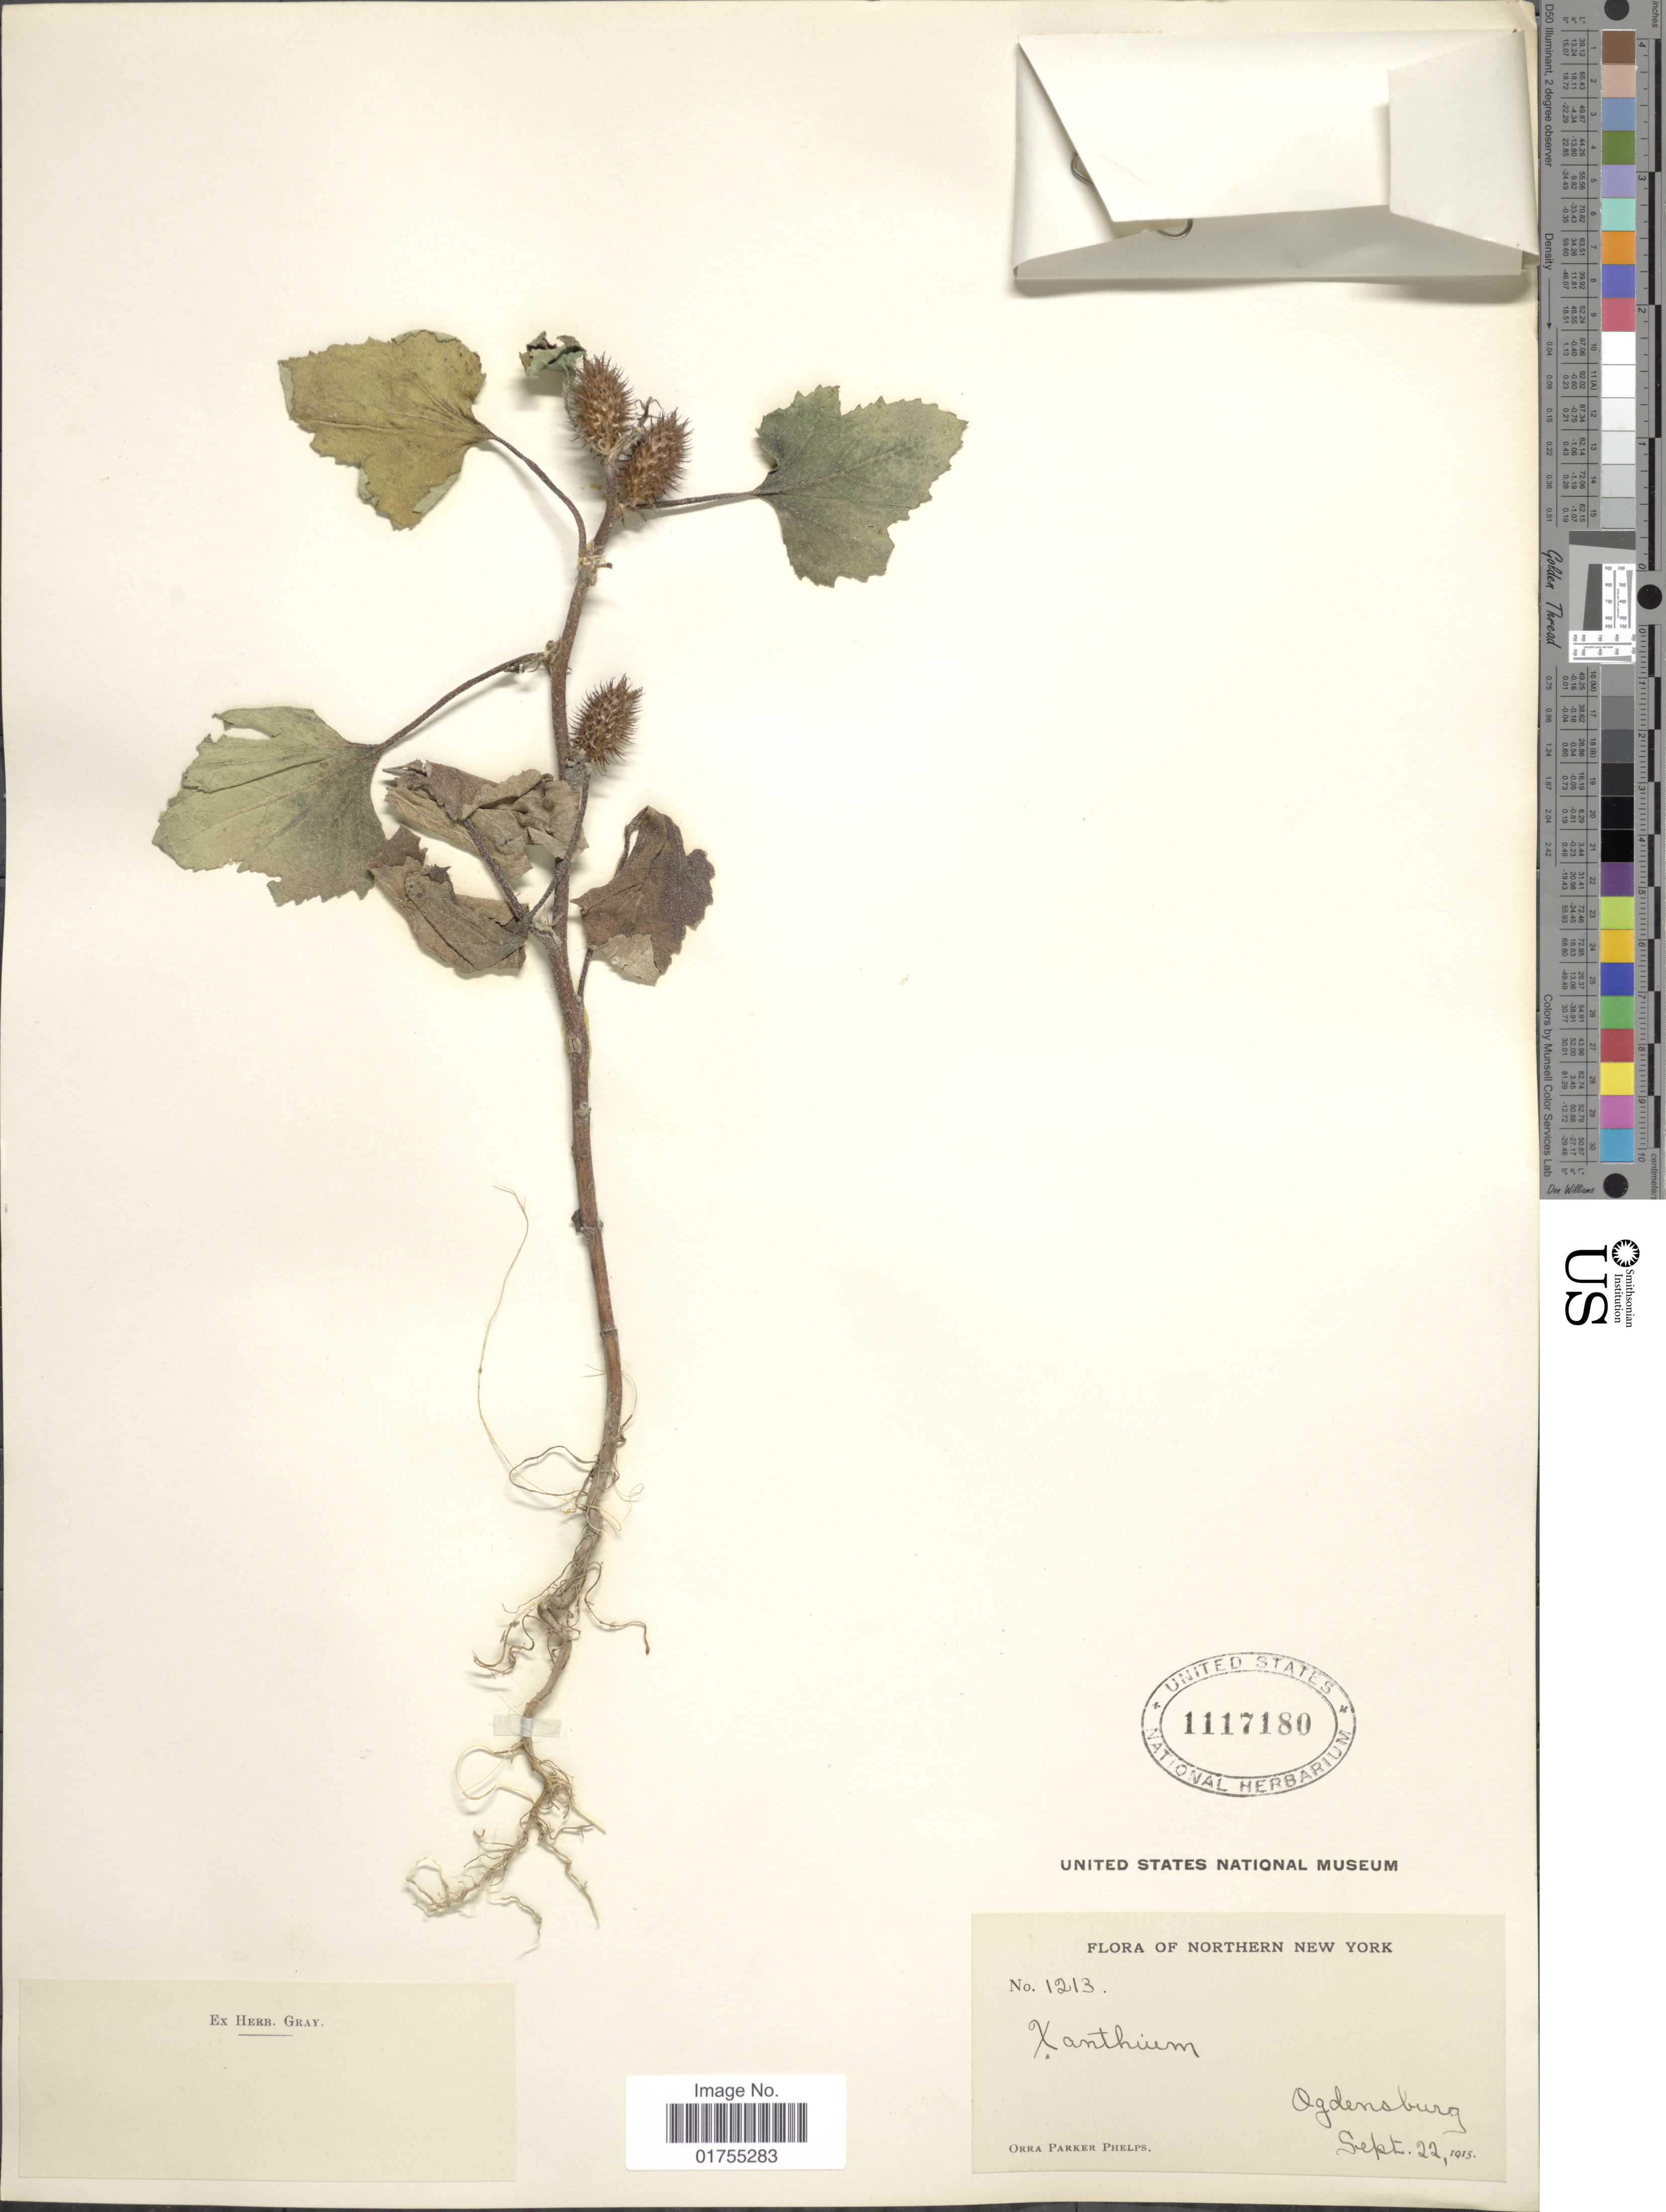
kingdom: Plantae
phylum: Tracheophyta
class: Magnoliopsida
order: Asterales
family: Asteraceae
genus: Xanthium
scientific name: Xanthium strumarium var. canadense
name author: (Mill.) Torr. & A. Gray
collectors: O. P. Phelps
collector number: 1213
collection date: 1915-09-22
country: United States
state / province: New York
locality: Northern New York, Ogdensburg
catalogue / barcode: US 1117180